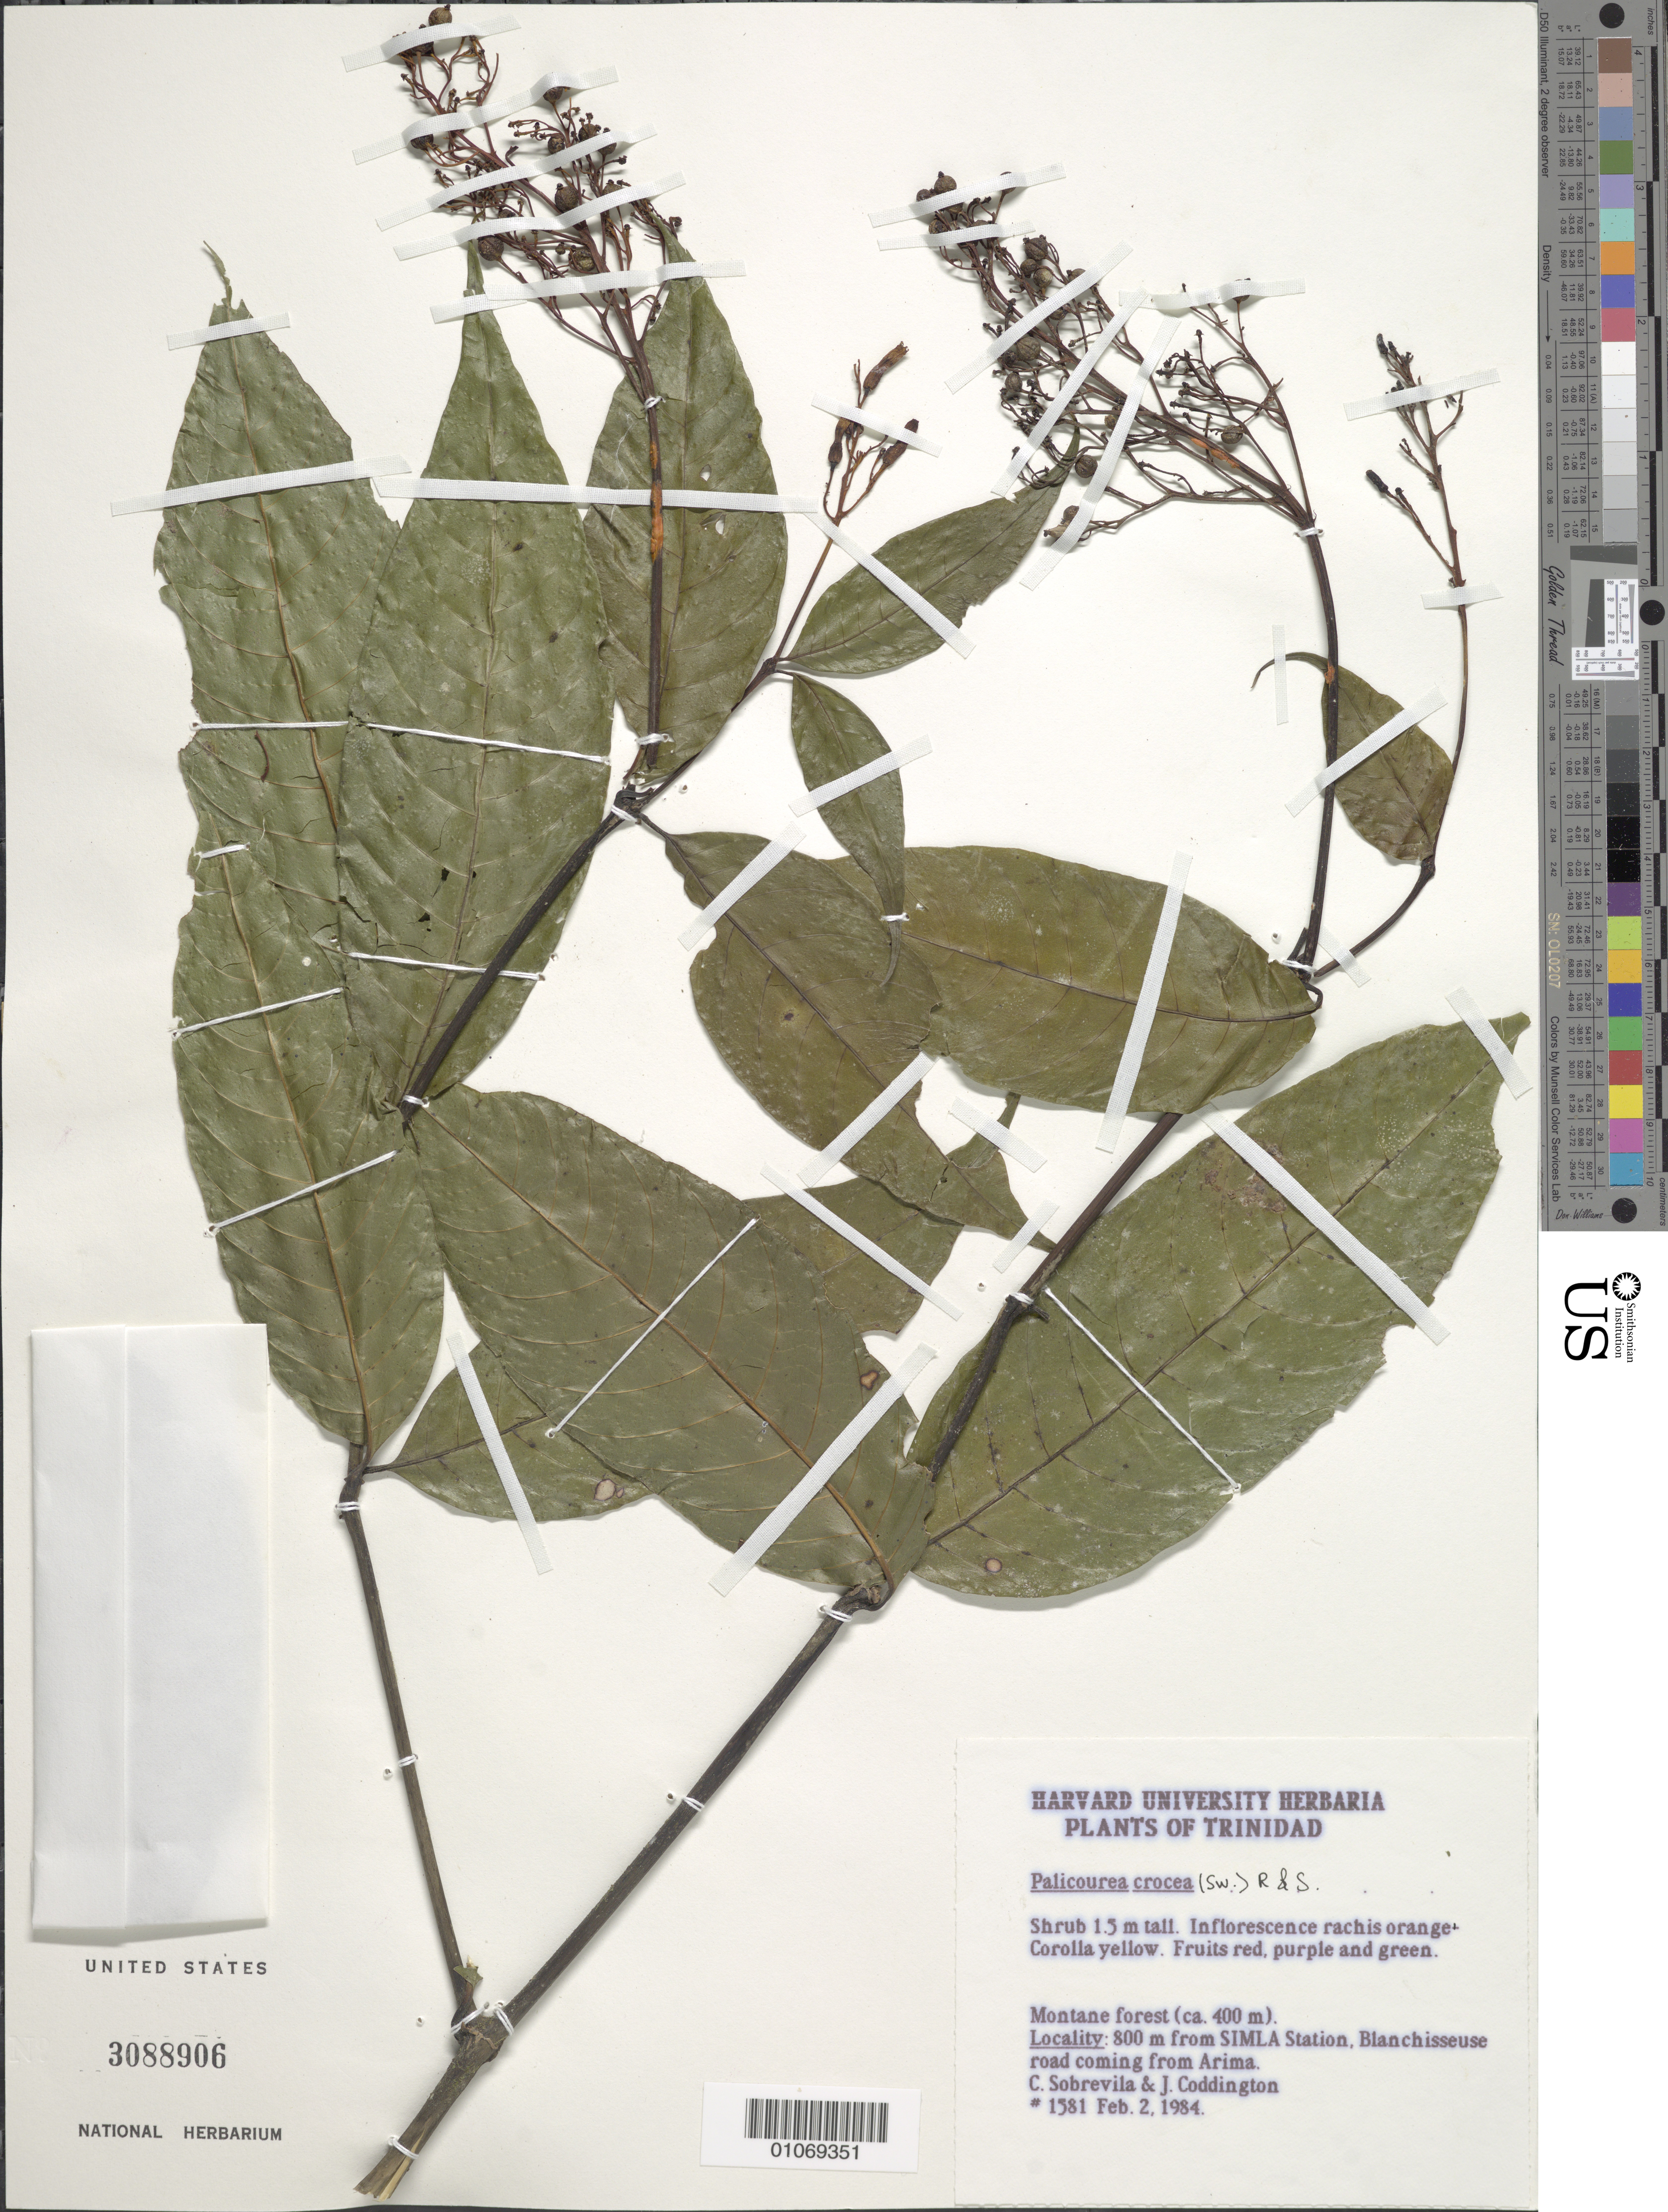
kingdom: Plantae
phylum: Tracheophyta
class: Magnoliopsida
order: Gentianales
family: Rubiaceae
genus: Palicourea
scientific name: Palicourea crocea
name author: (Sw.) Schult.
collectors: C. Sobrevila & J. Coddington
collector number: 1581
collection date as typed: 02 Feb 1984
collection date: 1984-02-02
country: Trinidad and Tobago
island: Trinidad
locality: Montane forest. 800 m from SIMLA Station, Blanchisseuse road coming from Arima.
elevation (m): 400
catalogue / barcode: US 3088906